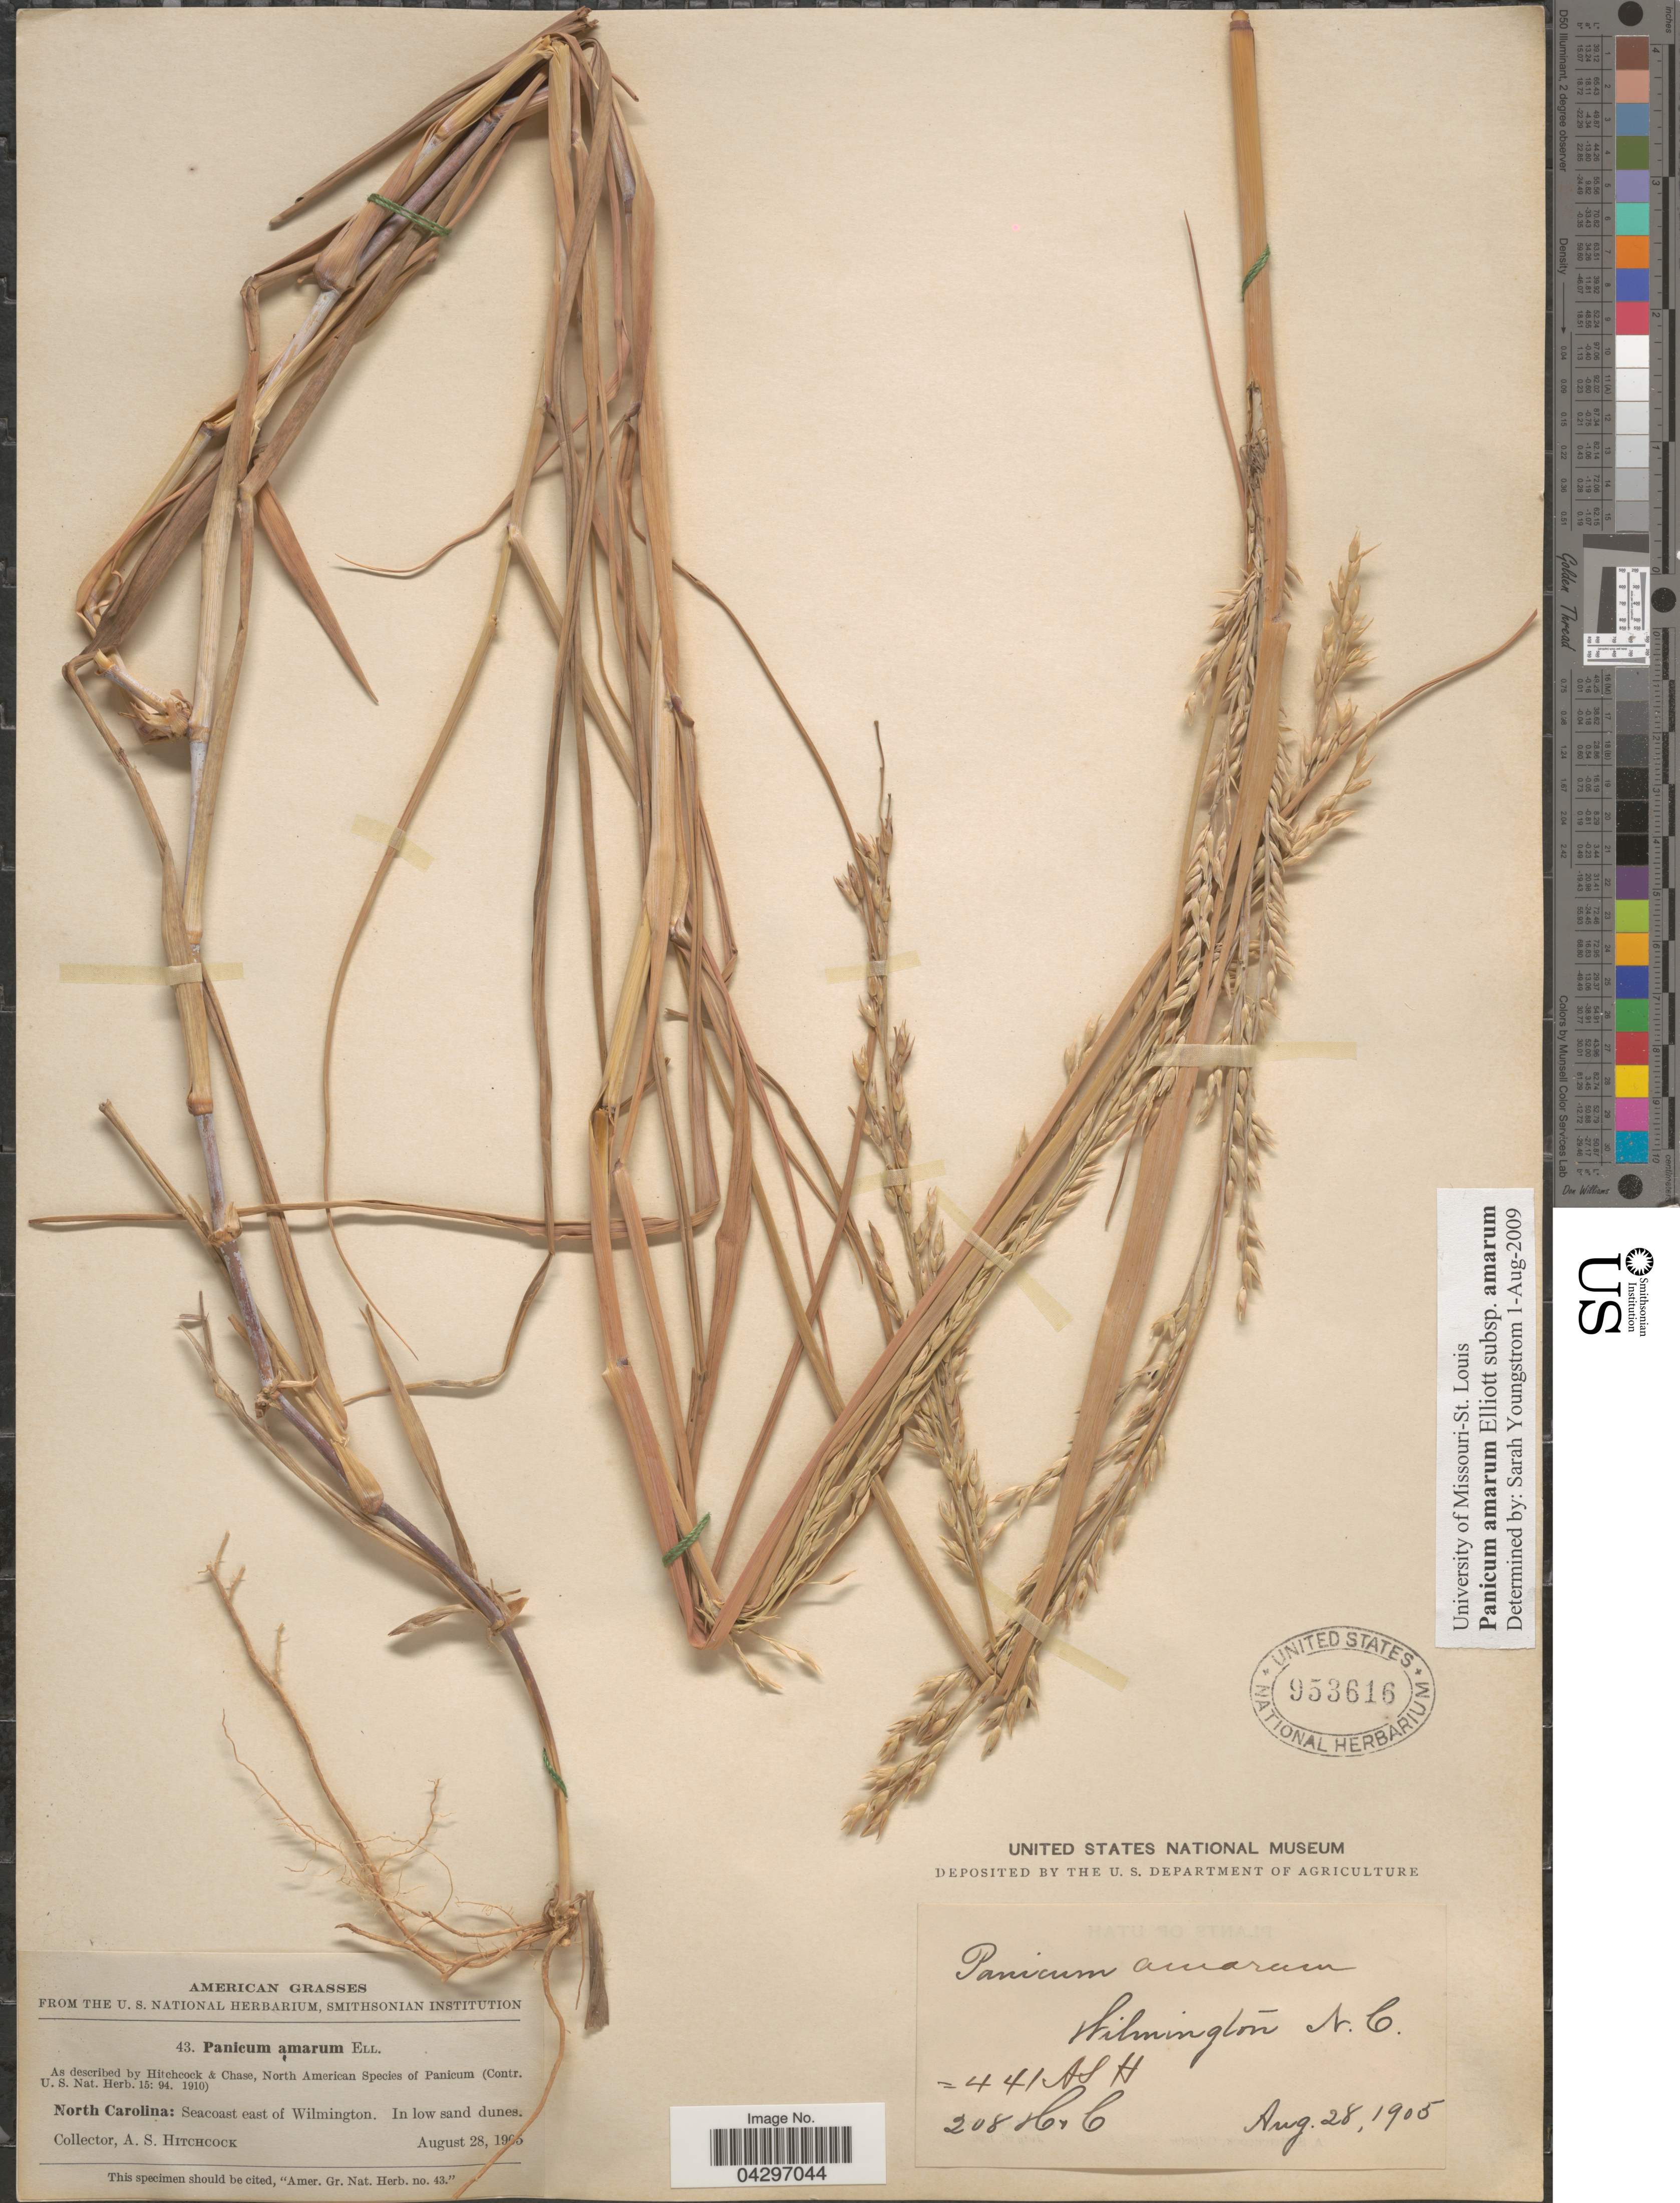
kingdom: Plantae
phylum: Tracheophyta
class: Liliopsida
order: Poales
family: Poaceae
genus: Panicum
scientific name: Panicum amarum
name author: Elliott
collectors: A. S. Hitchcock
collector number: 441/208/43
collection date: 1905-08-28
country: United States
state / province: North Carolina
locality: Seacoast east of Wilmington. In low sand dunes.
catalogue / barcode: US 953616